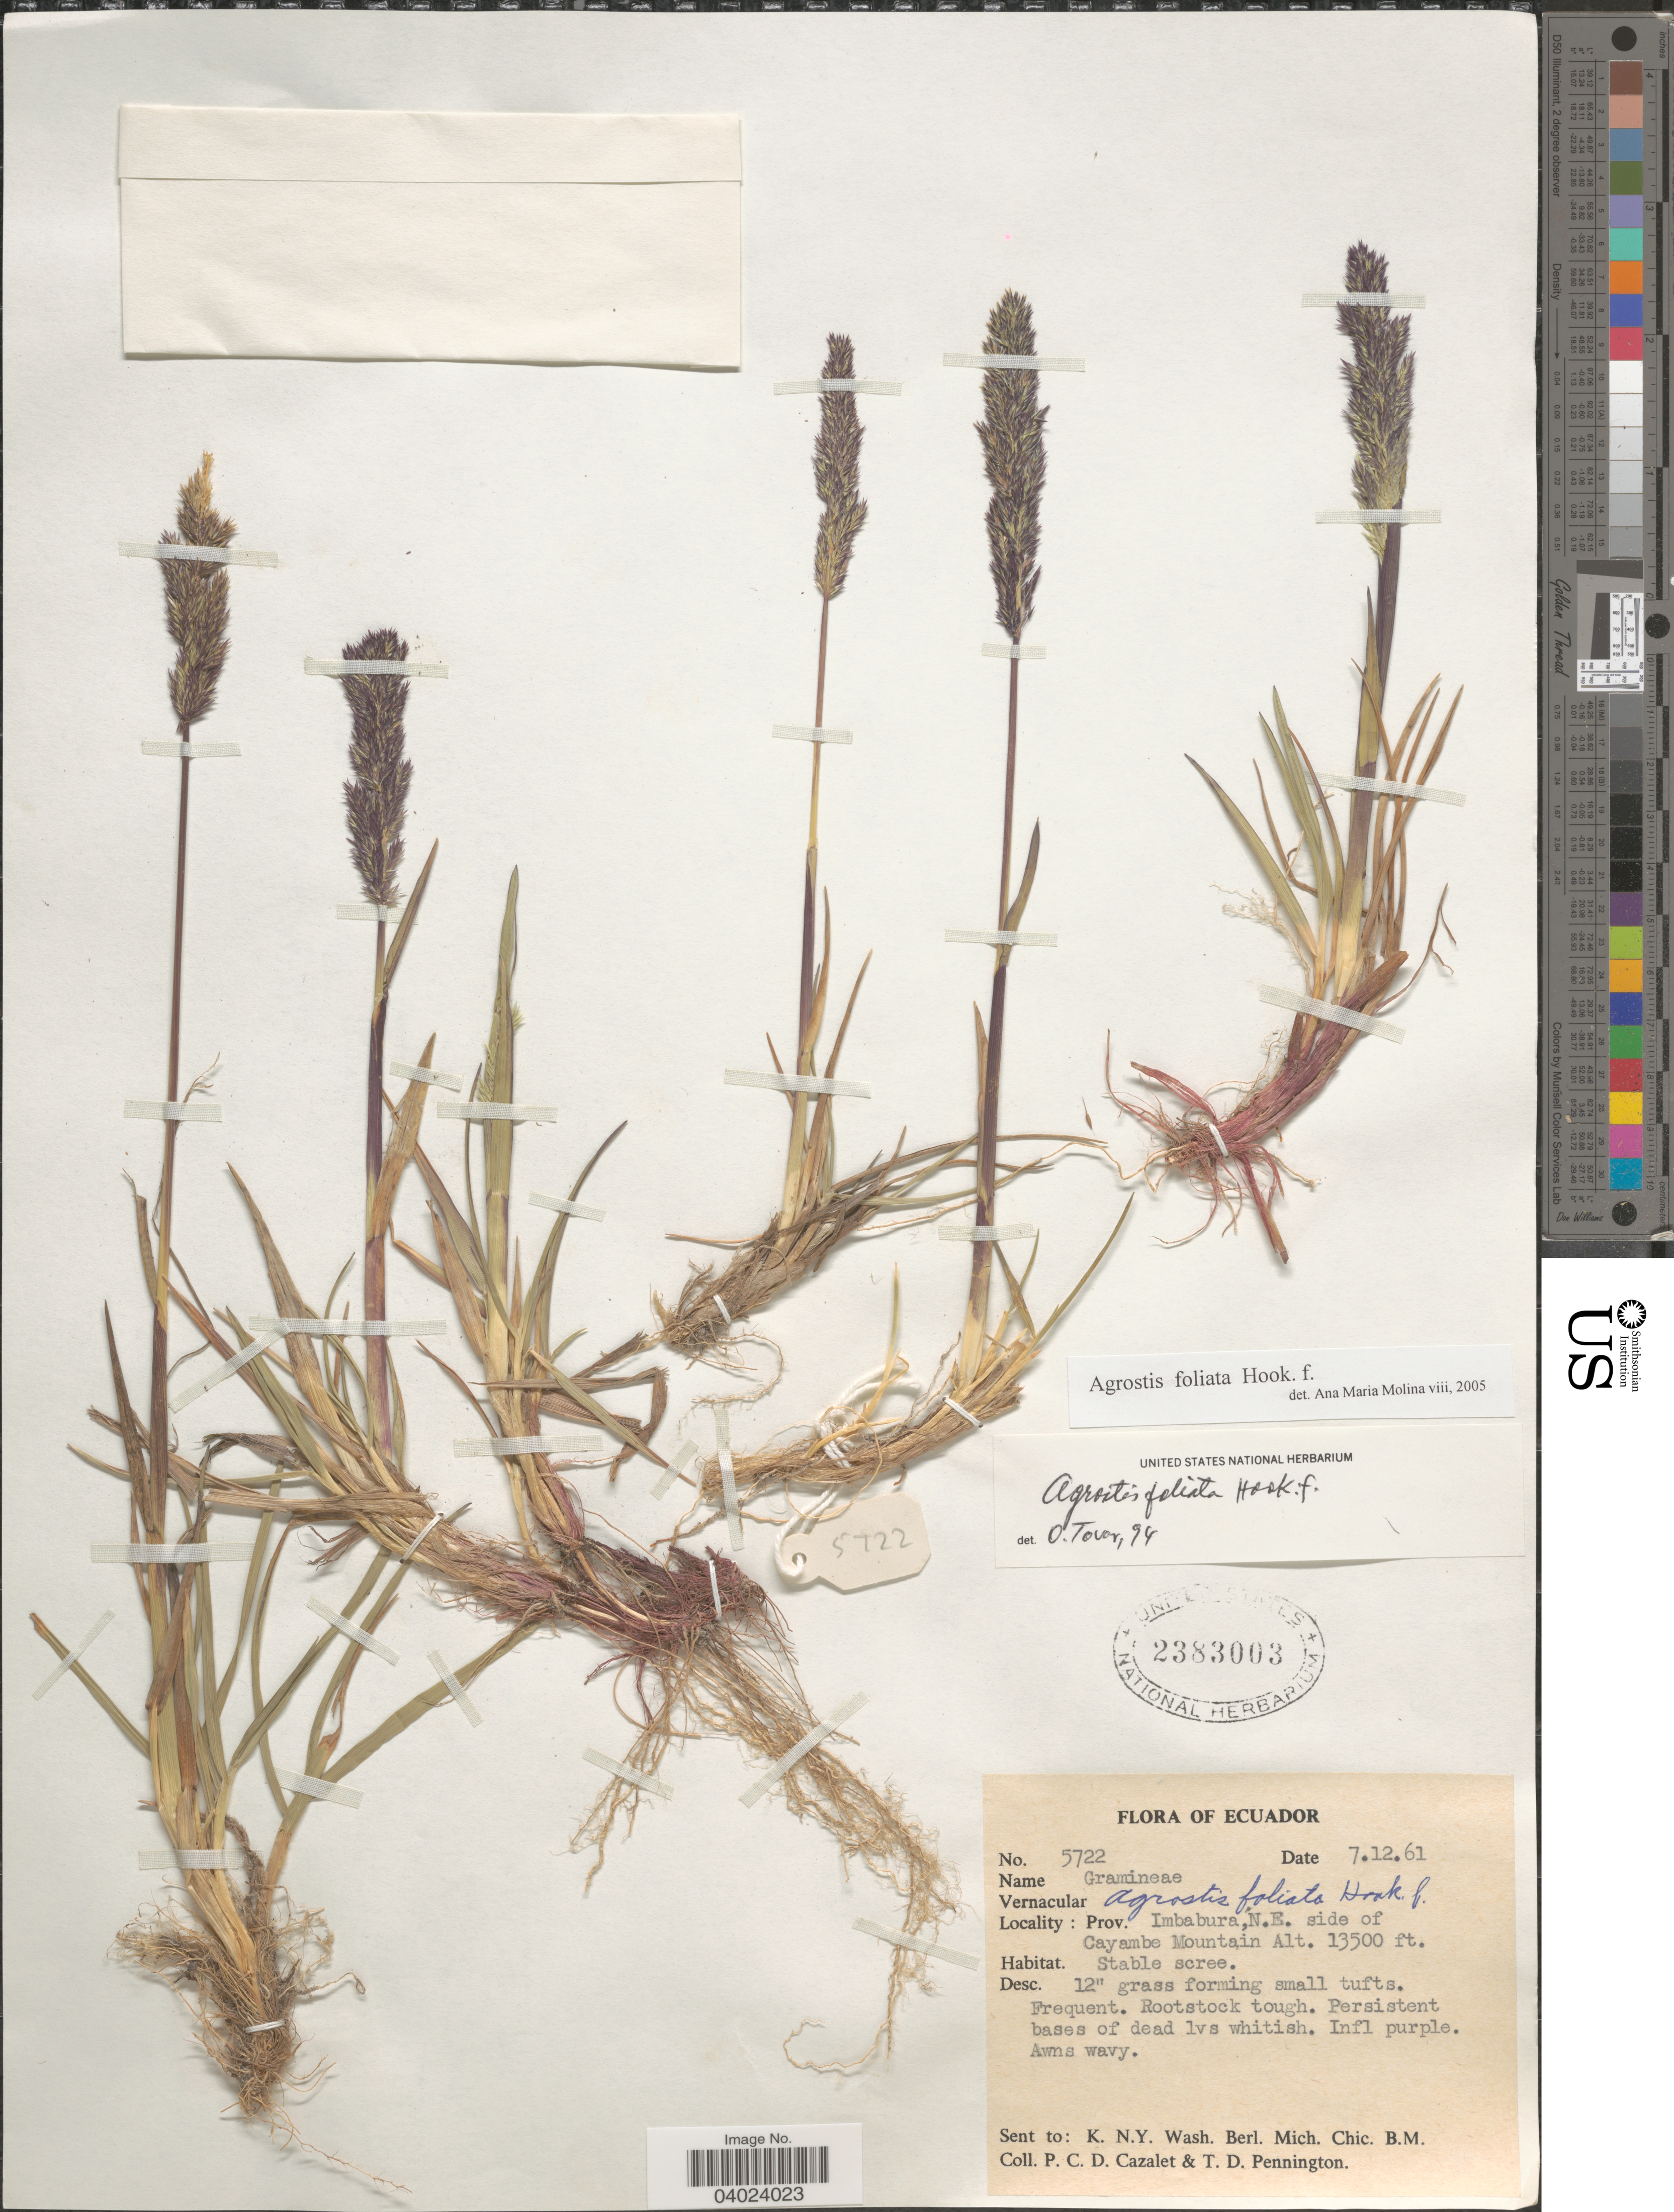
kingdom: Plantae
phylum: Tracheophyta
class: Liliopsida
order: Poales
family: Poaceae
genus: Agrostis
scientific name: Agrostis foliata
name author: Hook. f.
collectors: P. C. D. Cazalet & T. D. Pennington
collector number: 5722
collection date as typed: Transcribed d/m/y: 7/12/61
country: Ecuador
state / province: Imbabura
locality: N.E. side of Cayambe Mountain.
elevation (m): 4115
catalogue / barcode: US 2383003